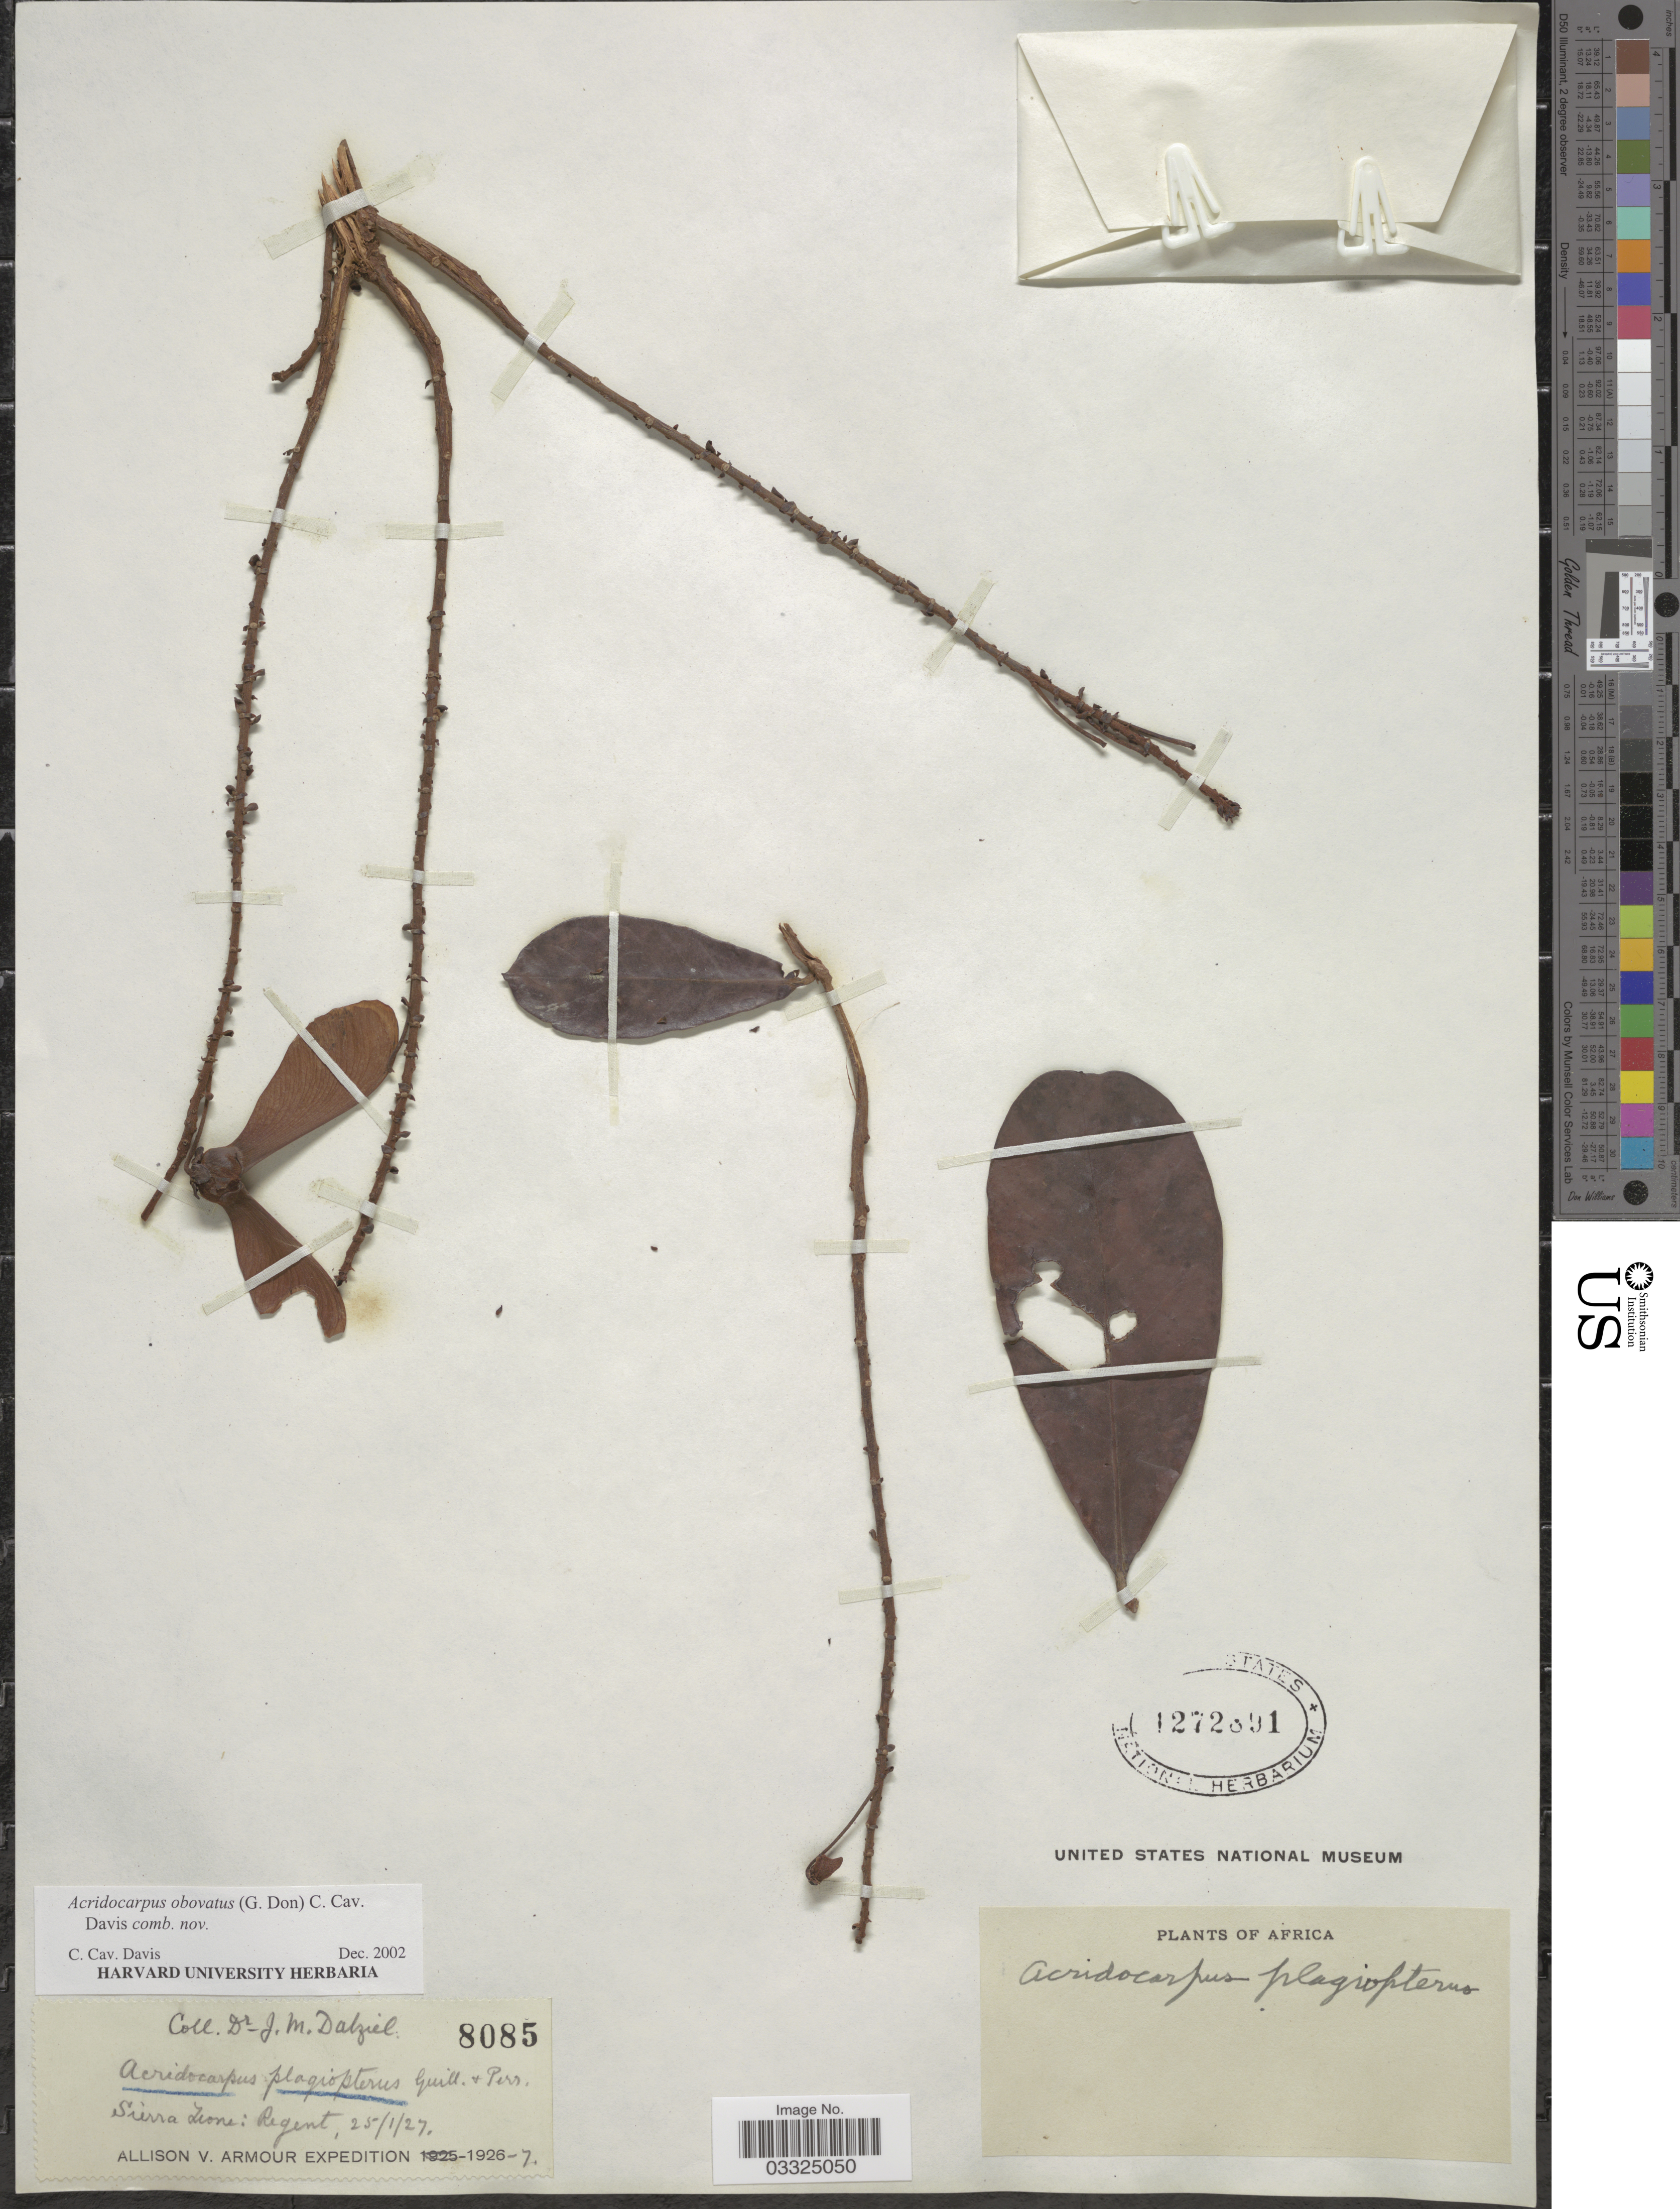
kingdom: Plantae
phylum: Tracheophyta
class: Magnoliopsida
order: Malpighiales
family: Malpighiaceae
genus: Acridocarpus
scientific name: Acridocarpus obovatus (G. Don) C. Cav., comb. nov. ined.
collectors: J. Dalziel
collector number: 8085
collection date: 1927-01-25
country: Sierra Leone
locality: Regent.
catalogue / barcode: US 1272891